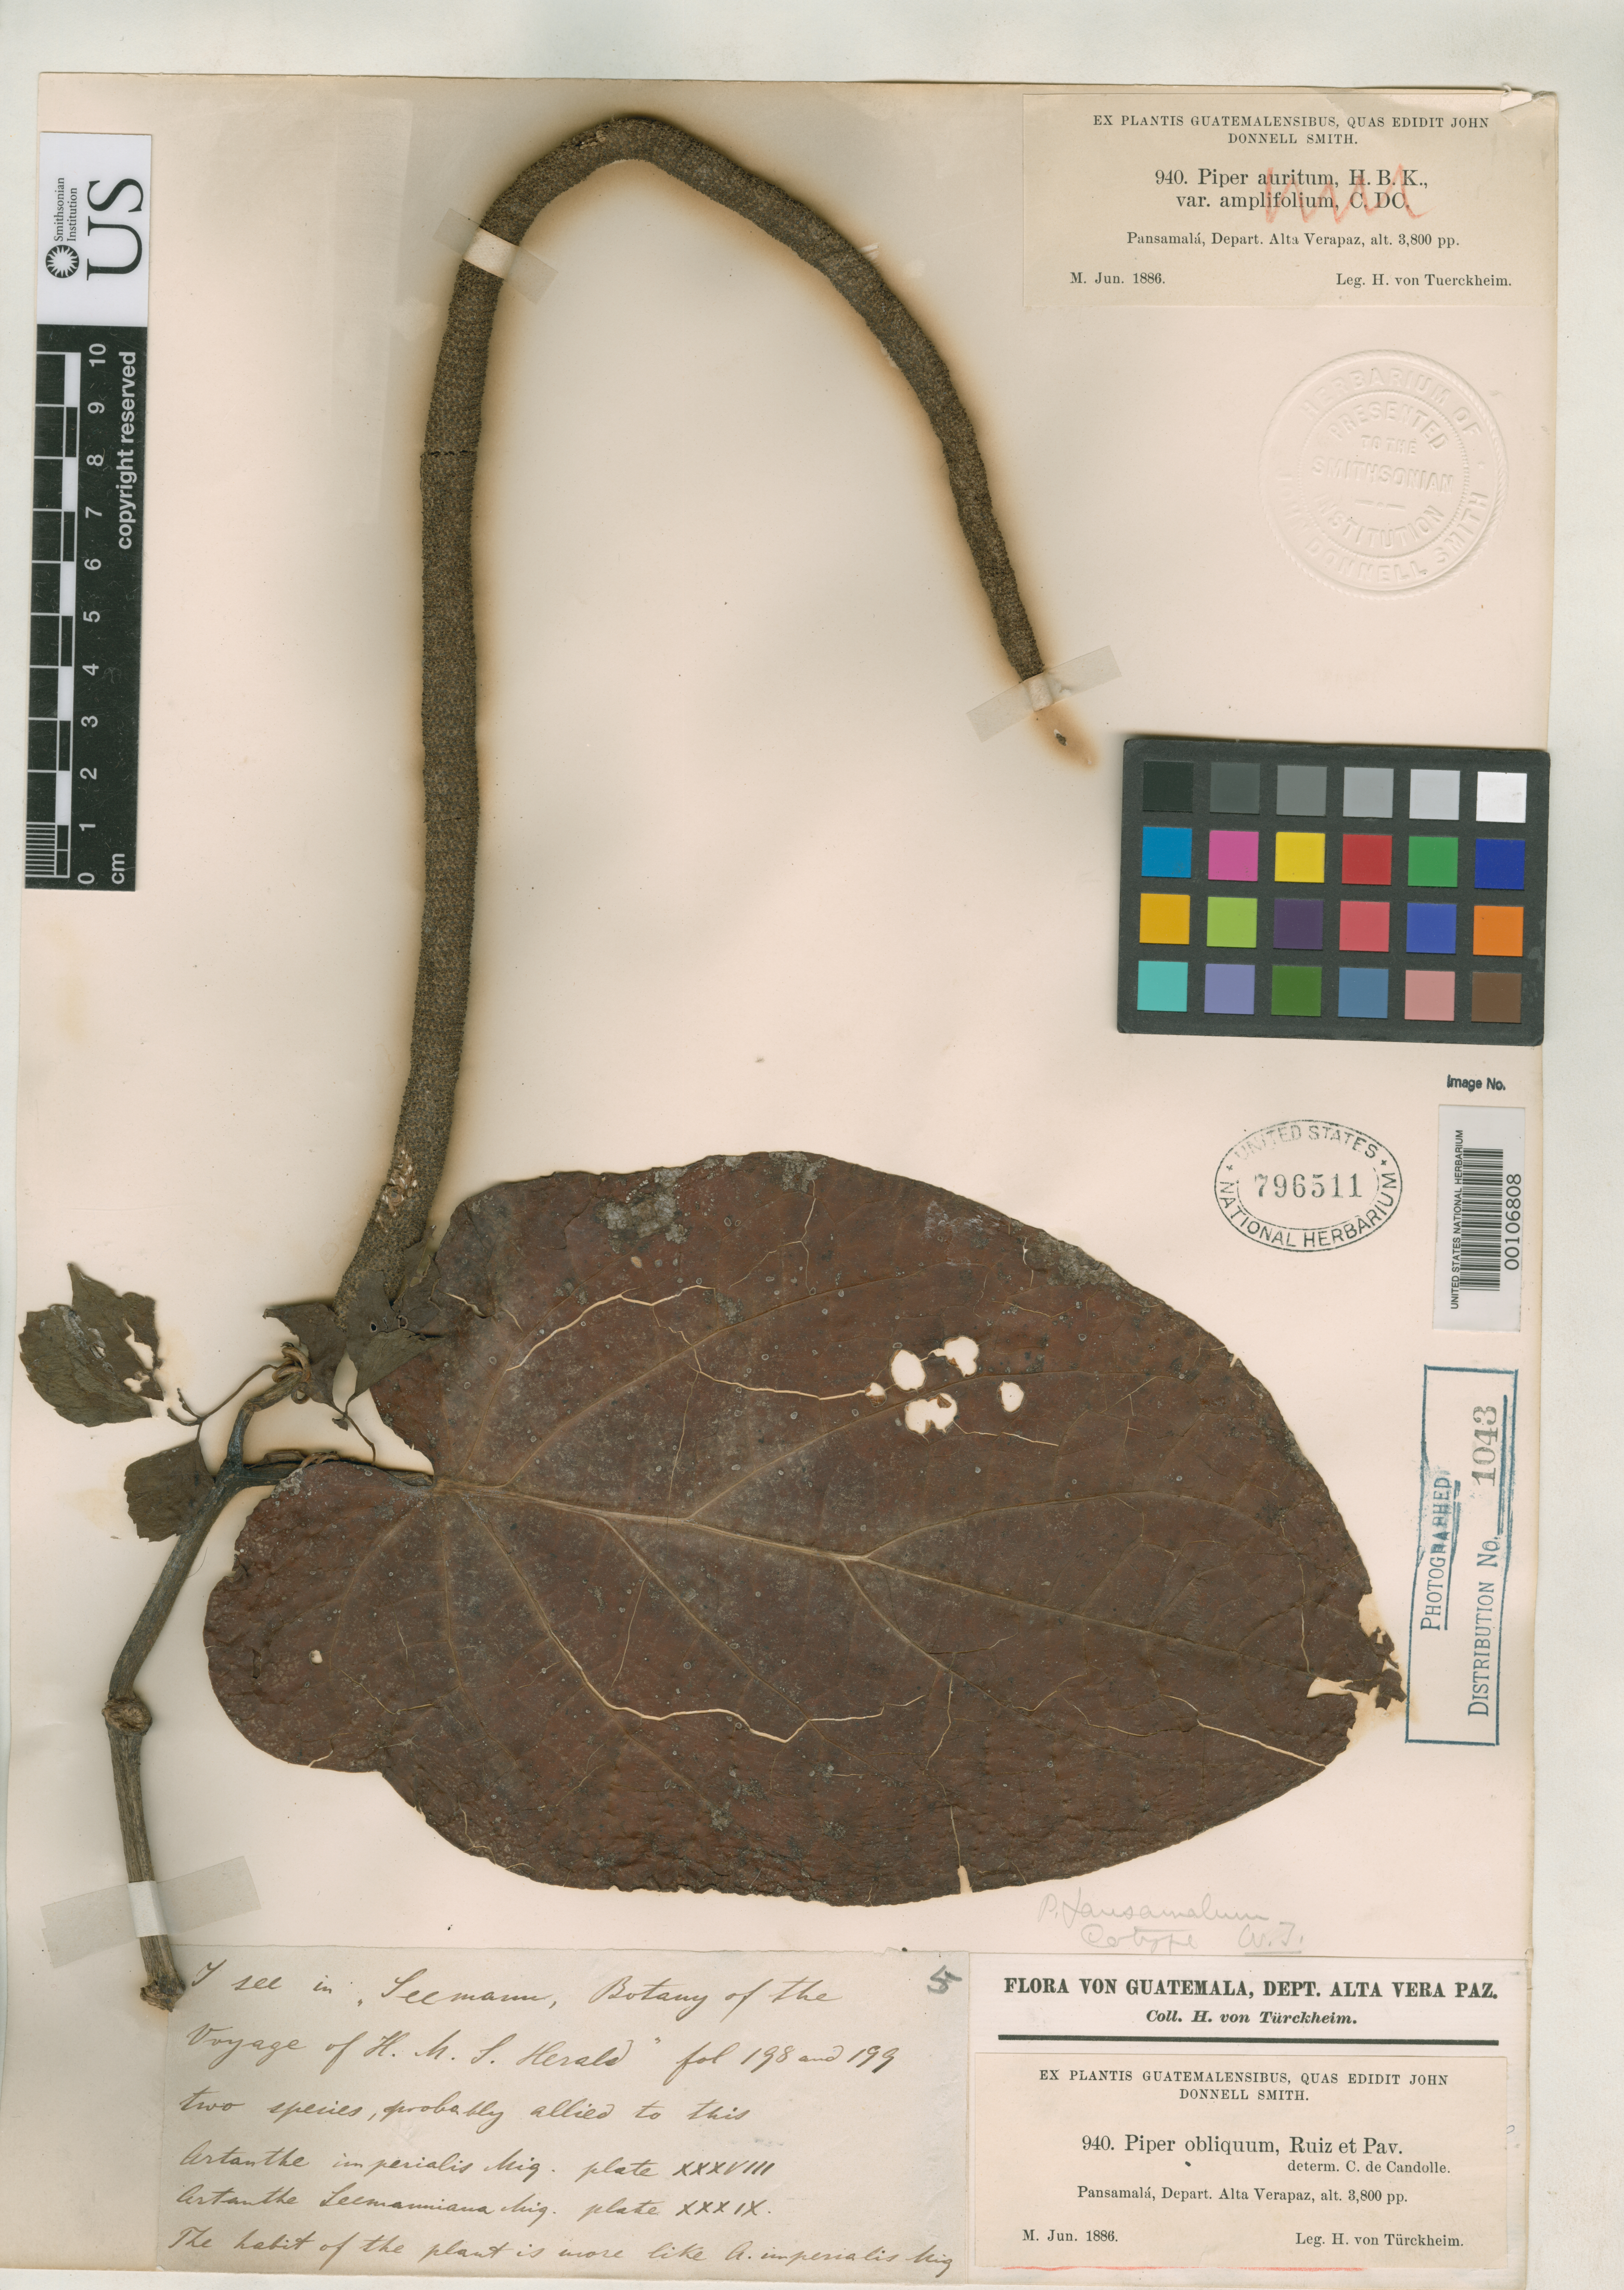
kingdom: Plantae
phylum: Tracheophyta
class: Magnoliopsida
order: Piperales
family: Piperaceae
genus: Piper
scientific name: Piper pansamalanum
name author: C. DC.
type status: Isosyntype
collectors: H. von Türckheim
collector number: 940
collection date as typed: Jun 1886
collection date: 1886-06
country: Guatemala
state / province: Alta Verapaz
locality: Pansamalá.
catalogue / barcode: US 796511